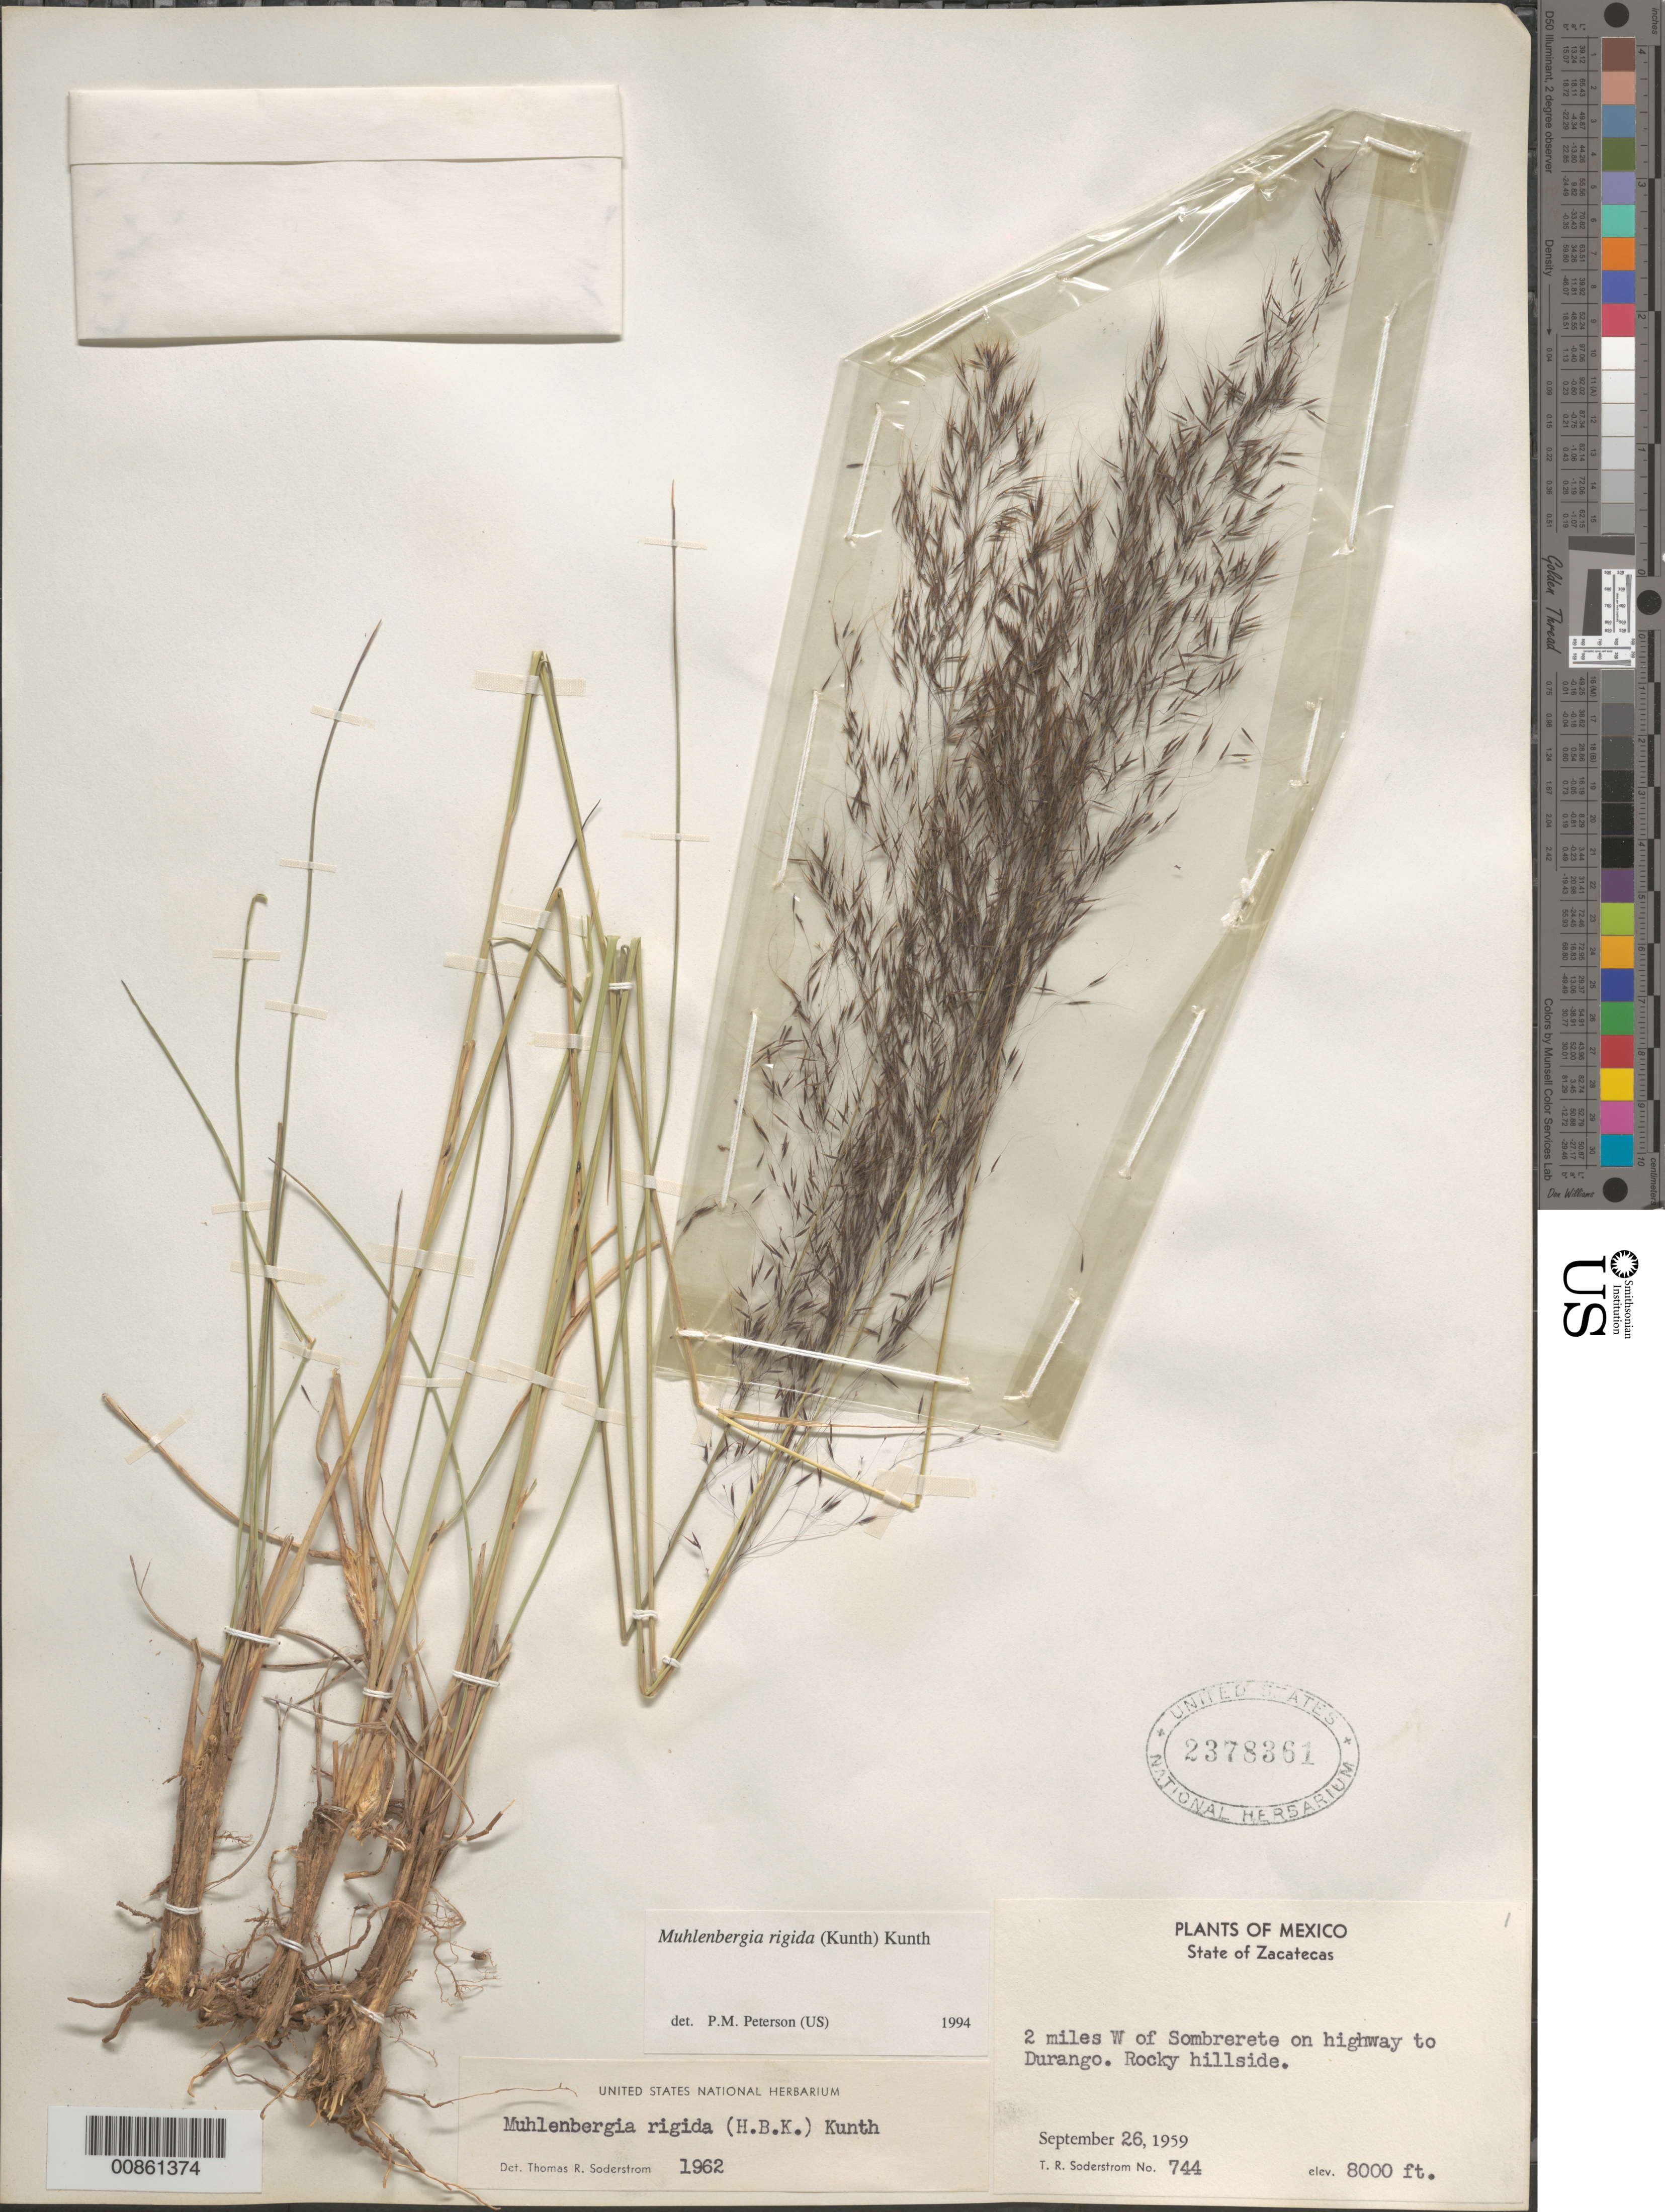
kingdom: Plantae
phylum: Tracheophyta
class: Liliopsida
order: Poales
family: Poaceae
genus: Muhlenbergia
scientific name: Muhlenbergia rigida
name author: (Kunth) Kunth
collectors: T. R. Soderstrom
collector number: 744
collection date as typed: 26 Sep 1959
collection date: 1959-09-26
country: Mexico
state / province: Zacatecas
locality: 2 mi W of Sombrerete, Zac.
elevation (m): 2438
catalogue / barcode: US 2378361